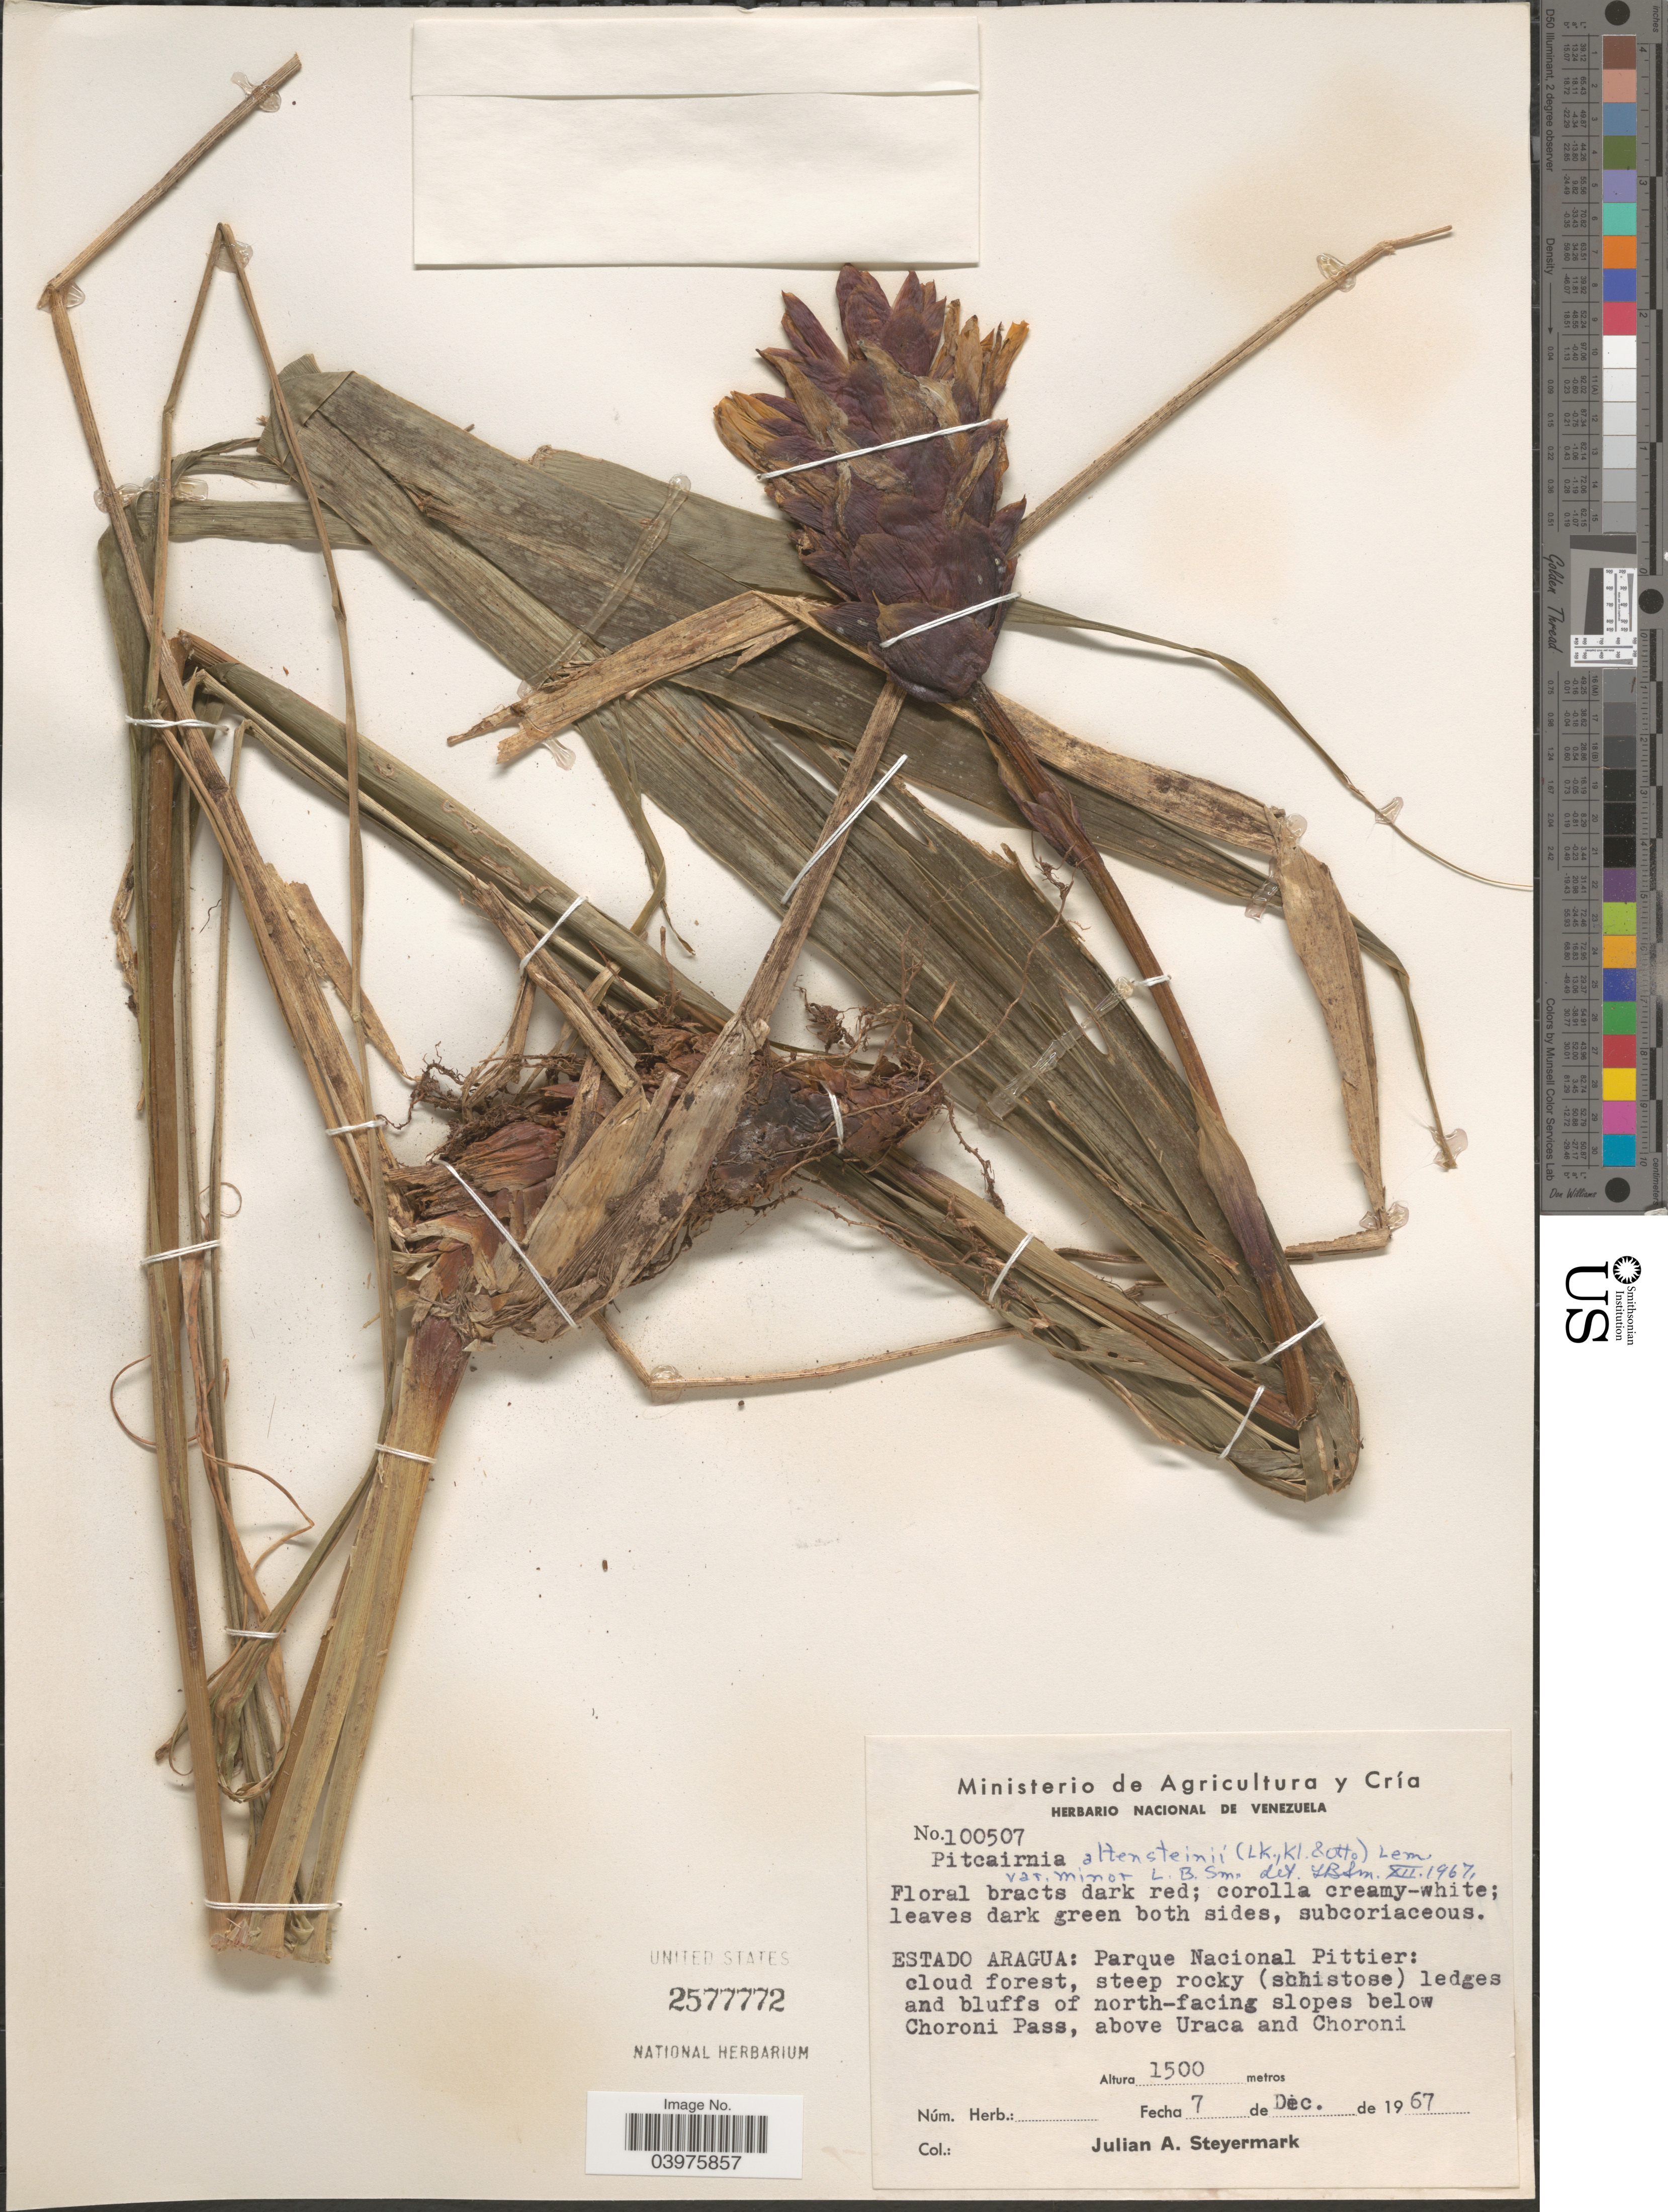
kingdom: Plantae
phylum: Tracheophyta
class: Liliopsida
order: Poales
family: Bromeliaceae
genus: Pitcairnia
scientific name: Pitcairnia altensteinii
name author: (Link et al.) Lem.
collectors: J. Steyermark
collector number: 100507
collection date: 1967-12-07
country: Venezuela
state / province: Aragua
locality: Parque Nacional Pittier: north-facing slopes below Choroni Pass, above Uraca and Choroni.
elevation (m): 1500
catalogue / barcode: US 2577772